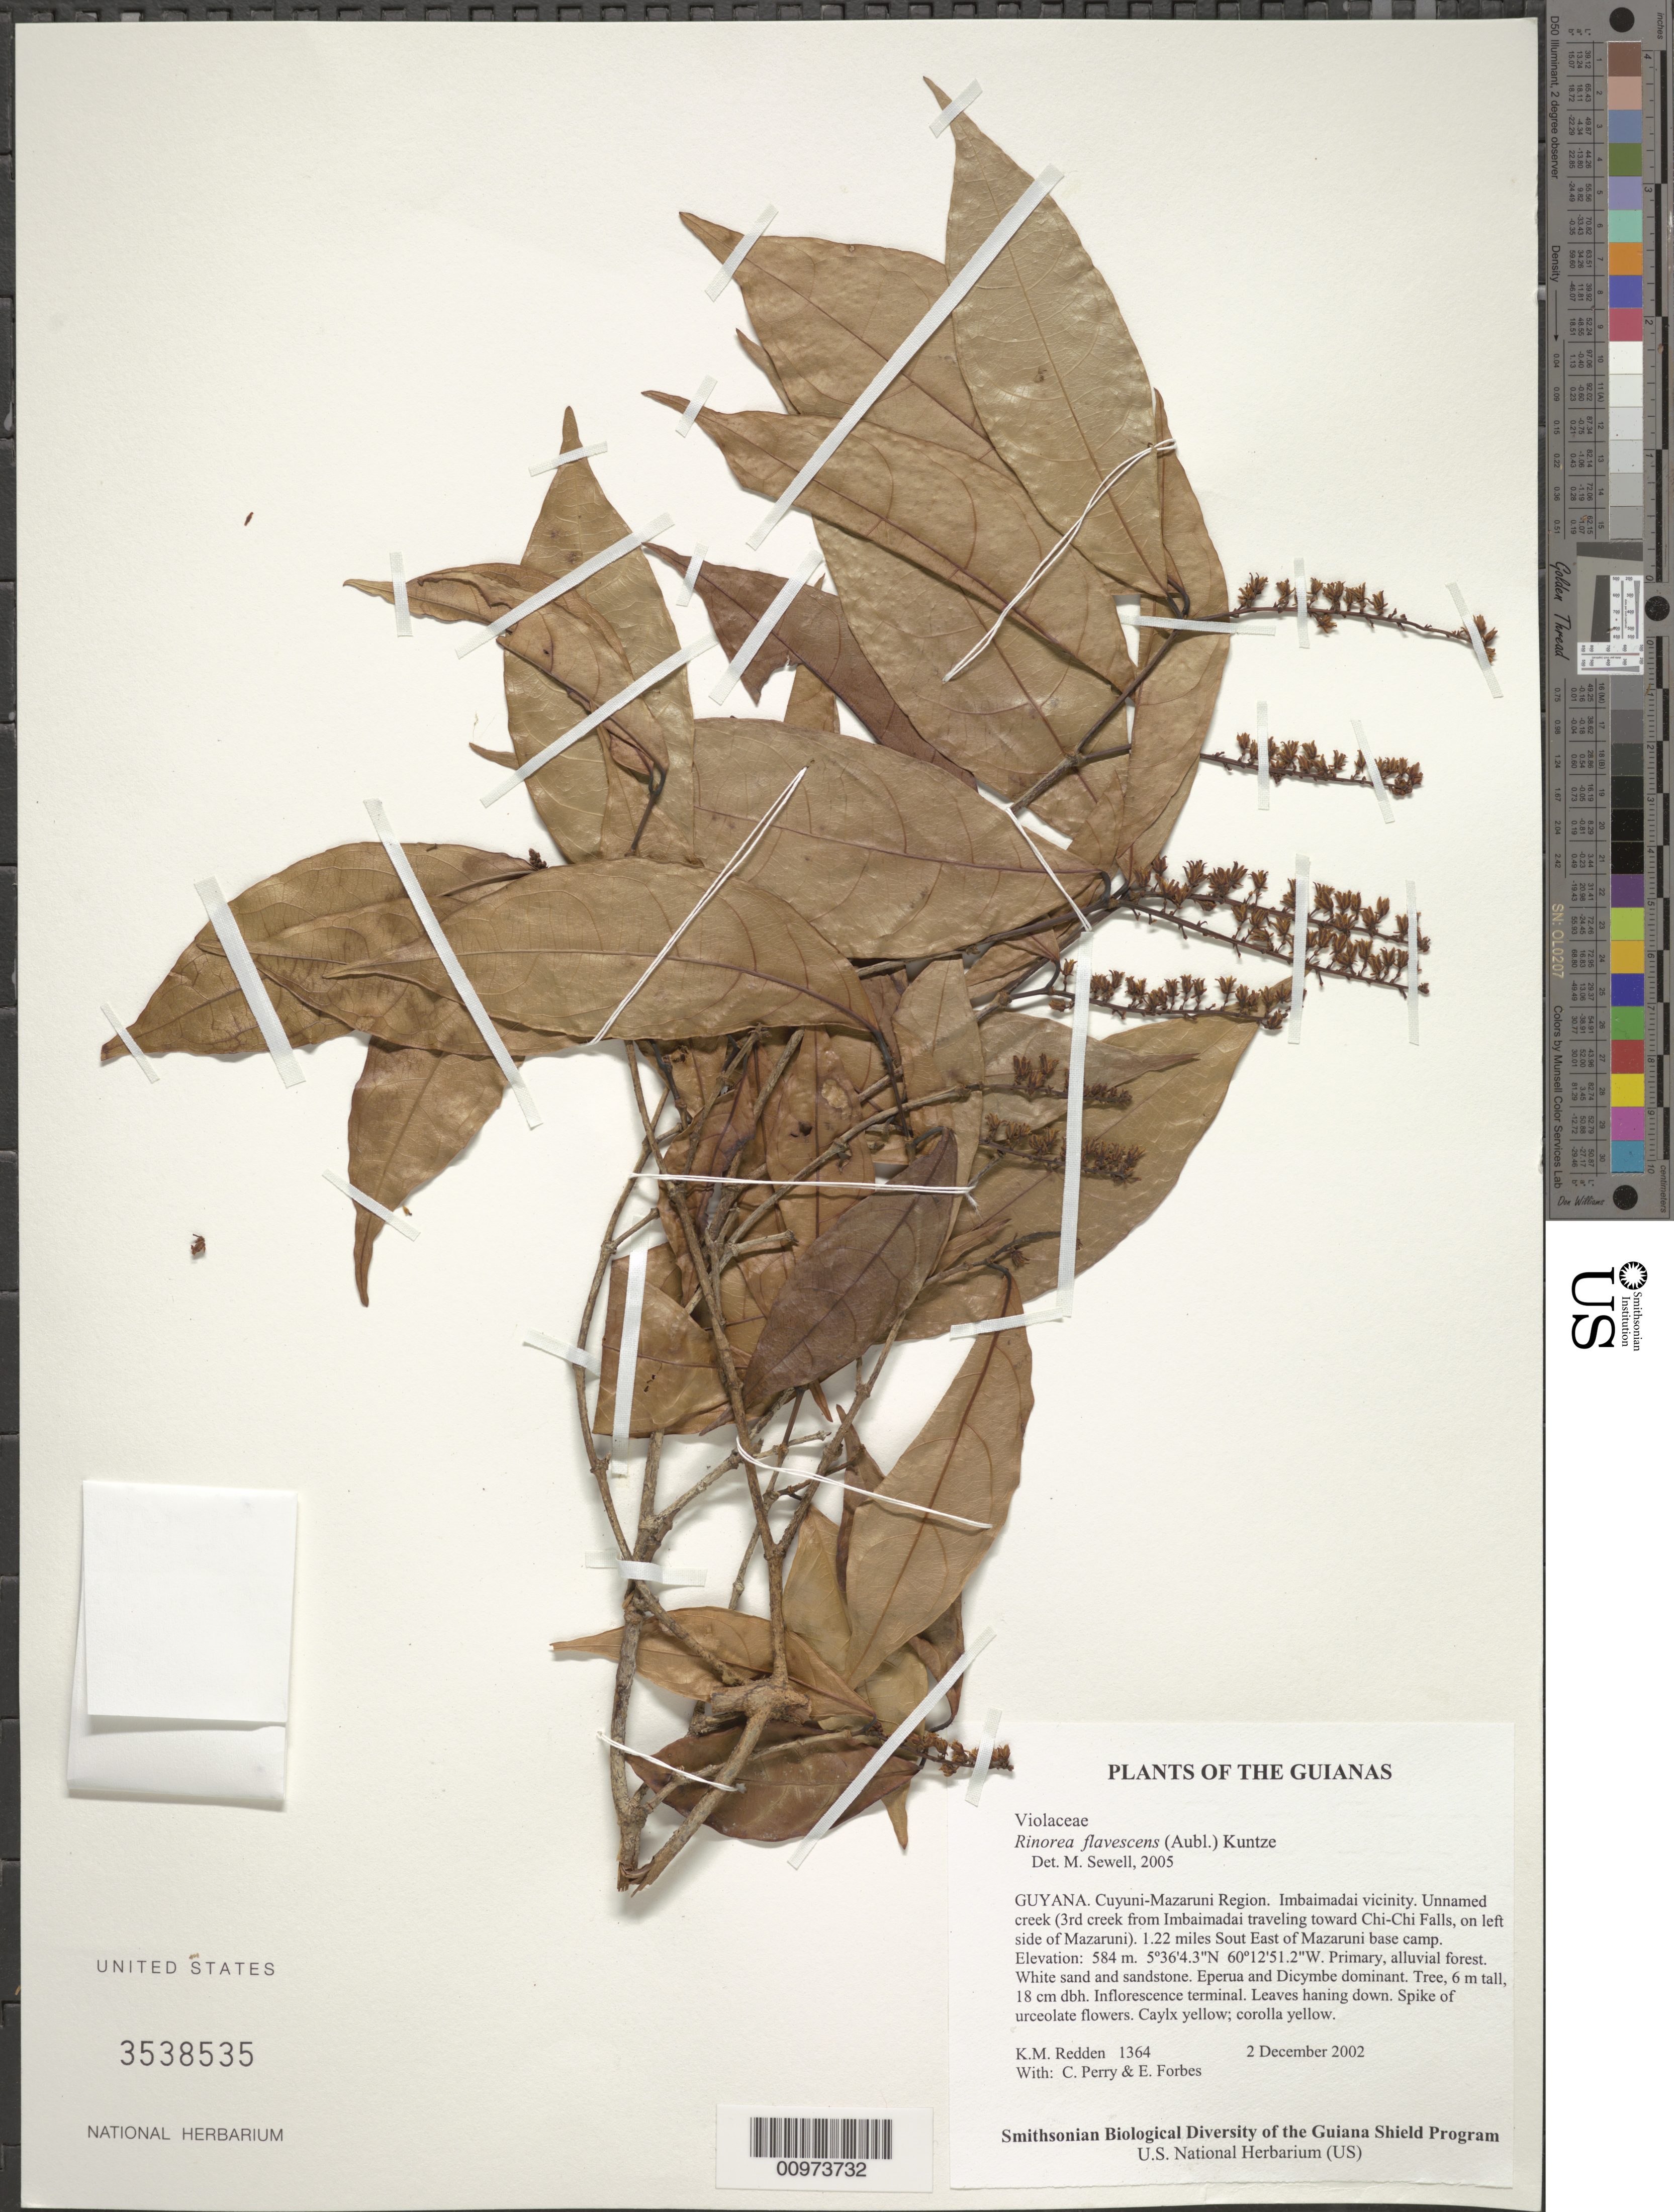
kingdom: Plantae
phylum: Tracheophyta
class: Magnoliopsida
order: Malpighiales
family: Violaceae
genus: Rinorea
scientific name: Rinorea flavescens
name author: (Aubl.) Kuntze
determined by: Sewell, M.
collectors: K. M. Redden, C. Perry & E. Forbes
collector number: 1364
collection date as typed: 2 December 2002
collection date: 2002-12-02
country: Guyana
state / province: Cuyuni-Mazaruni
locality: Imbaimadai vicinity. Unnamed creek (3rd creek from Imbaimadai traveling toward Chi-Chi Falls, on left side of Mazaruni). 1.22 miles Southeast of Mazaruni base camp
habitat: Primary, alluvial forest. White sand and sandstone. Eperua and Dicymbe dominant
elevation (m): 584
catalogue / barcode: US 3538535